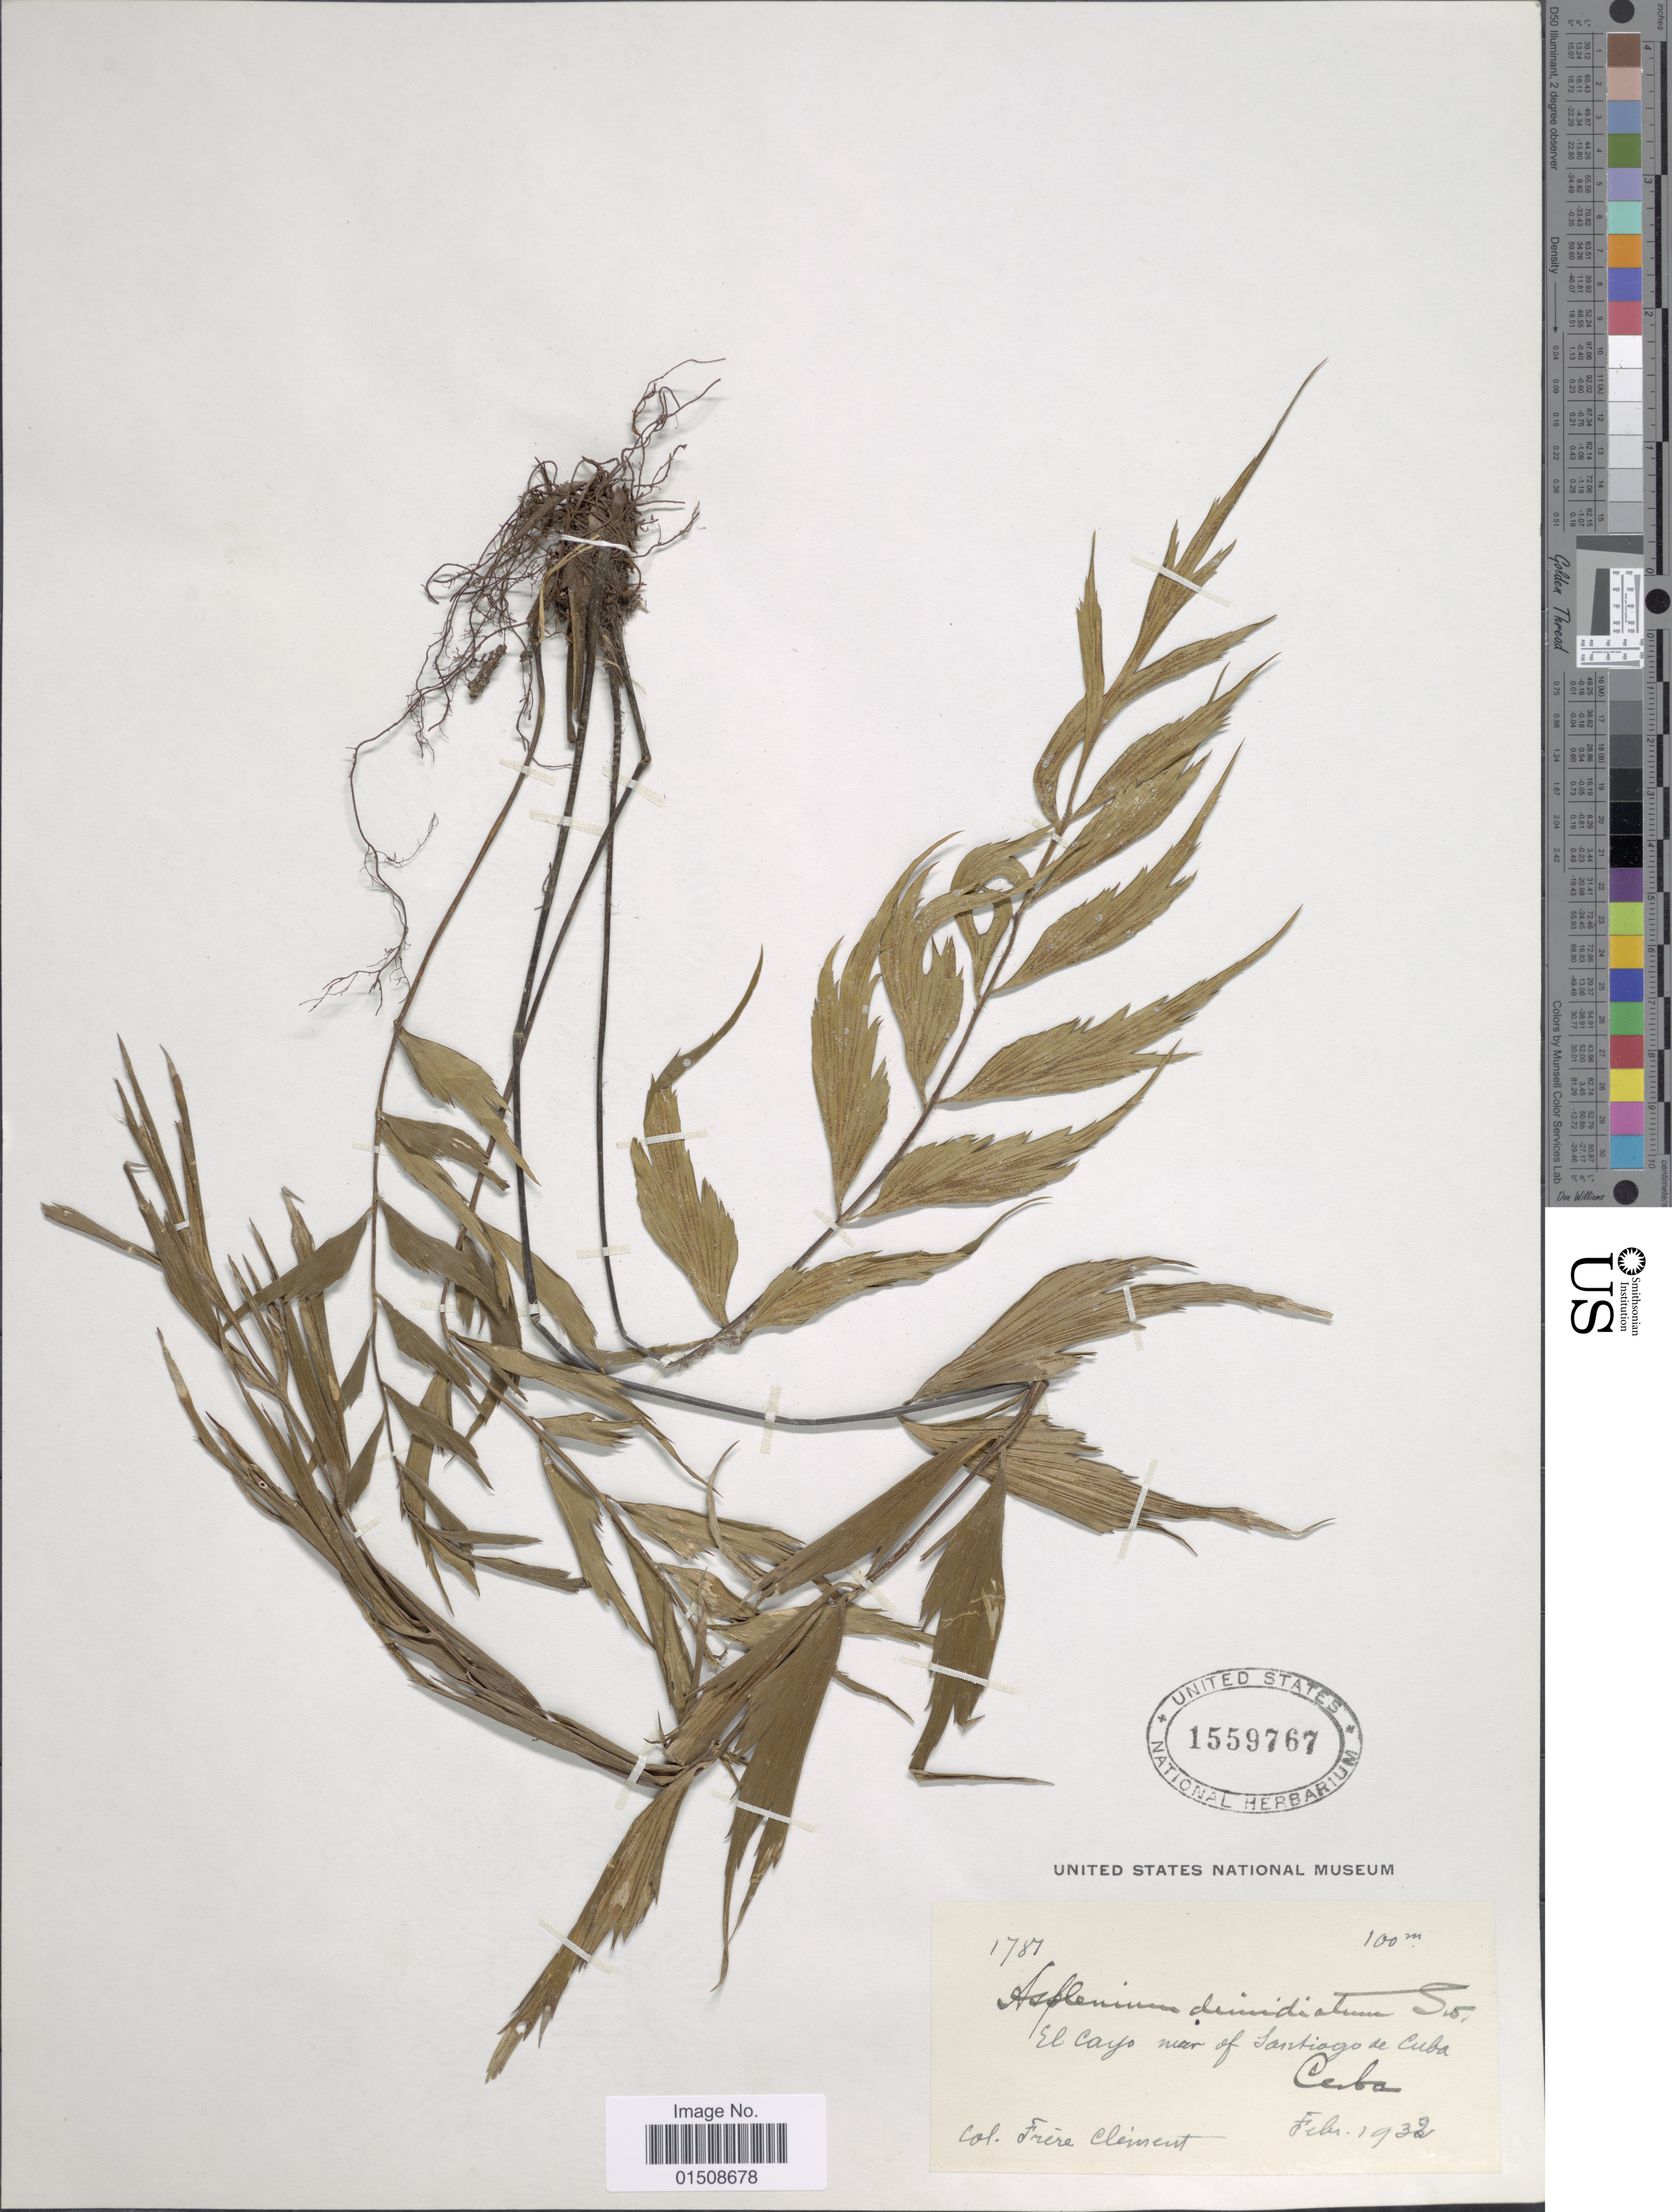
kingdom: Plantae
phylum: Tracheophyta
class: Polypodiopsida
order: Polypodiales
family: Aspleniaceae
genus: Asplenium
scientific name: Asplenium dimidiatum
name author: Sw.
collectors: B. Clement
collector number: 1781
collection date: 1932-02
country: Cuba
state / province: Santiago de Cuba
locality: El Cayo near of Santiago de Cuba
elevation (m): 100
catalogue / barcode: US 1559767